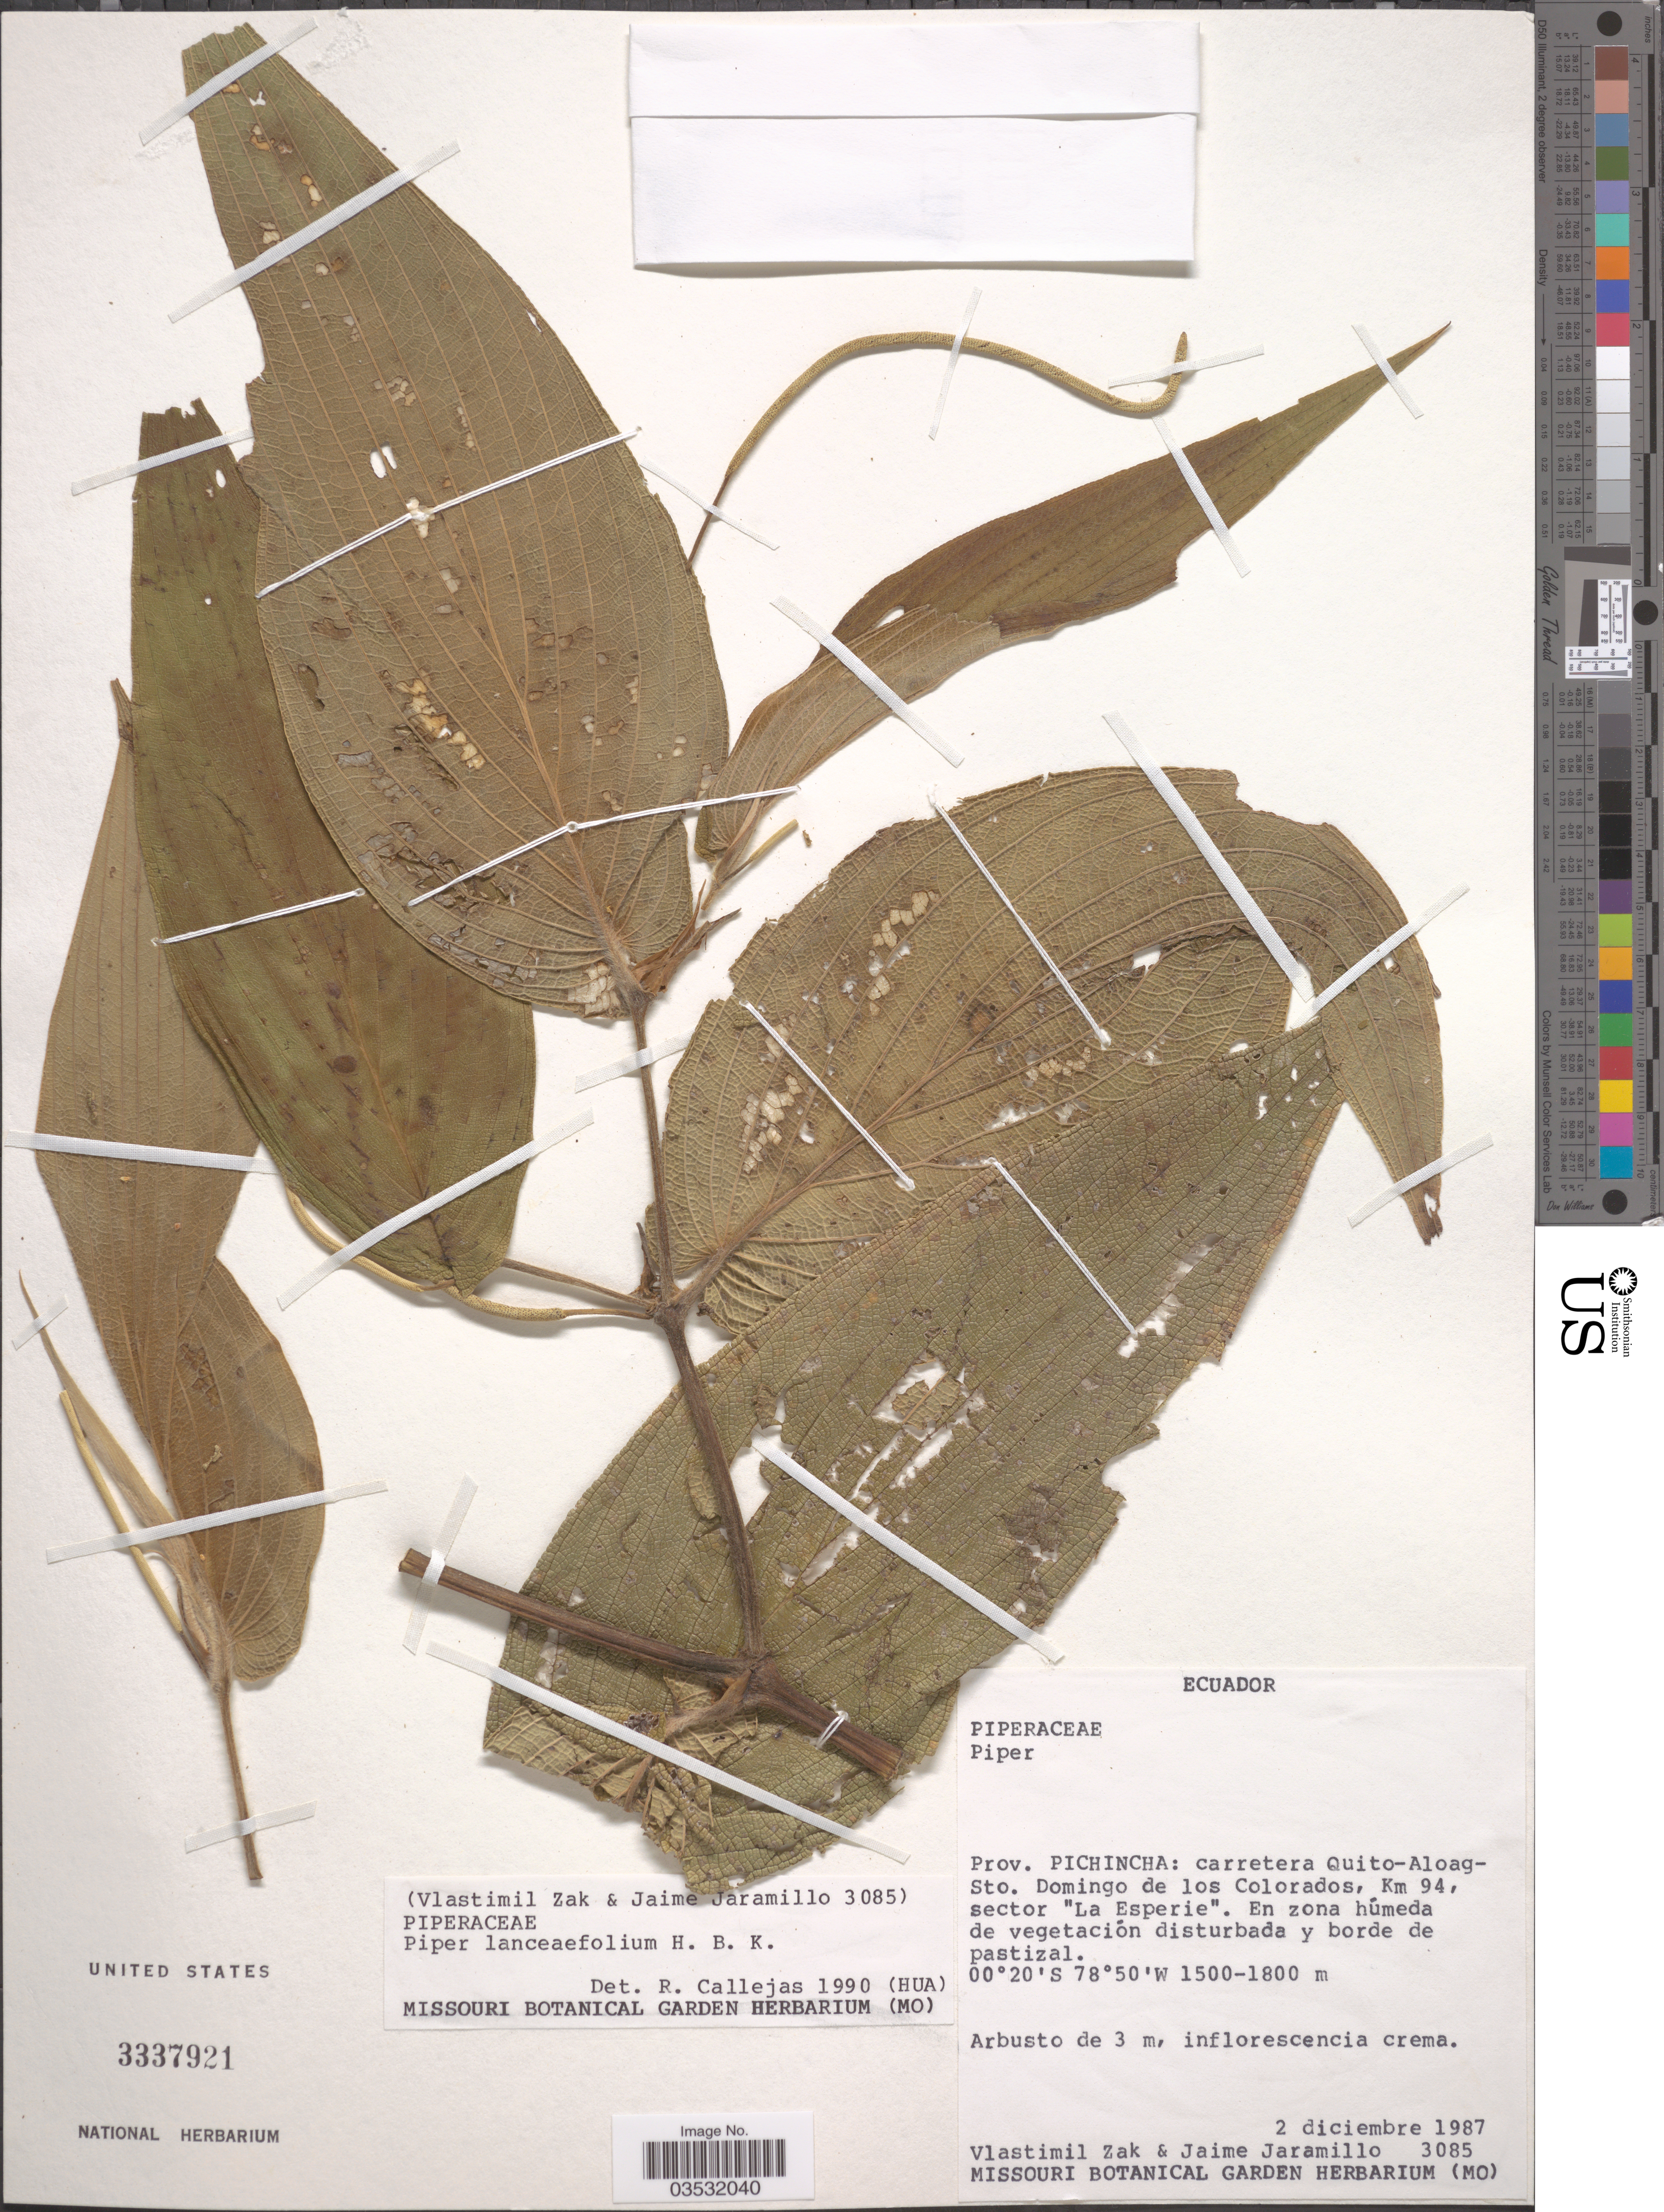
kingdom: Plantae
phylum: Tracheophyta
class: Magnoliopsida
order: Piperales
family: Piperaceae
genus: Piper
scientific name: Piper lanceifolium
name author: Kunth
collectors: V. Zak & J. Jaramillo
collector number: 3085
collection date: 1987-12-02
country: Ecuador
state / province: Pichincha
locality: Carretera Quito-Aloag-Sto. Domingo de los Colorados, Km 94, sector 'La Esperie'. En zona húmeda de vegetación disturbada y borde de pastizal.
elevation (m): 1500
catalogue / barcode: US 3337921